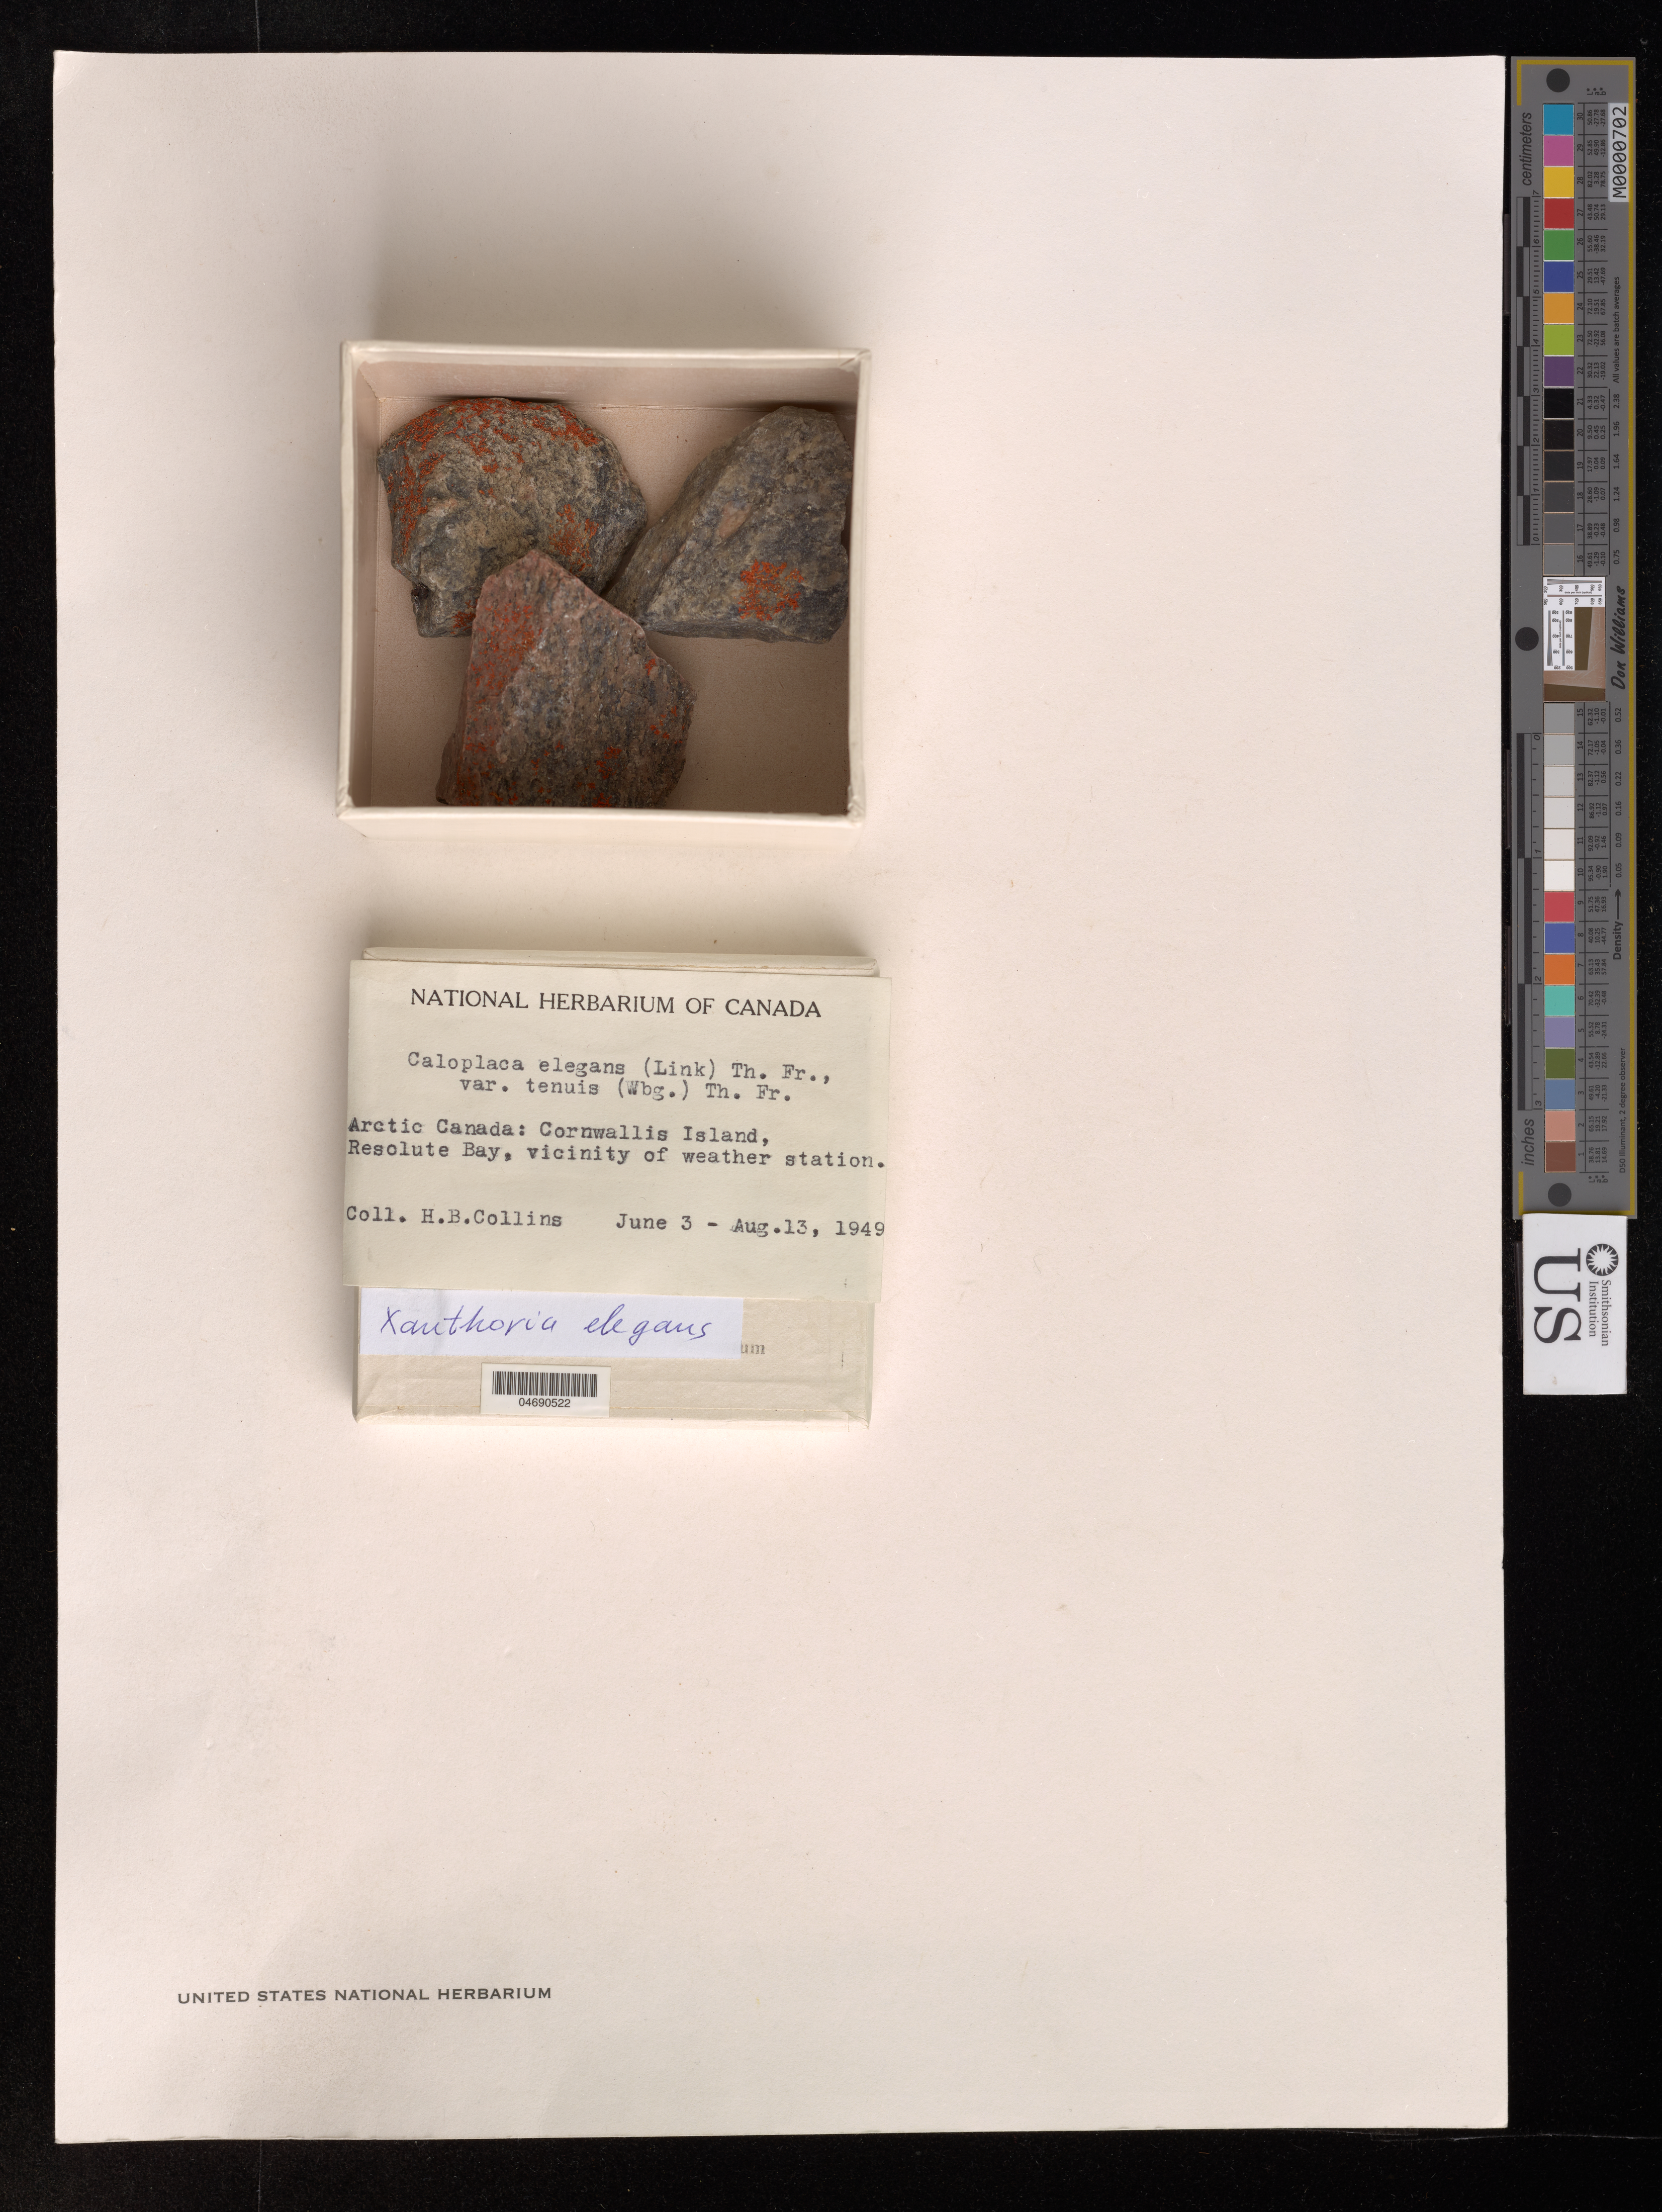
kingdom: Fungi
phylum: Ascomycota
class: Lecanoromycetes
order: Teloschistales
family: Teloschistaceae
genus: Xanthoria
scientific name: Xanthoria elegans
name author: (Link) Th. Fr.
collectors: H. Collins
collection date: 1949-06-03/1949-08-13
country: Canada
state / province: Nunavut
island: Cornwallis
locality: Arctic Canada, Resolute Bay, vicinity of weather station